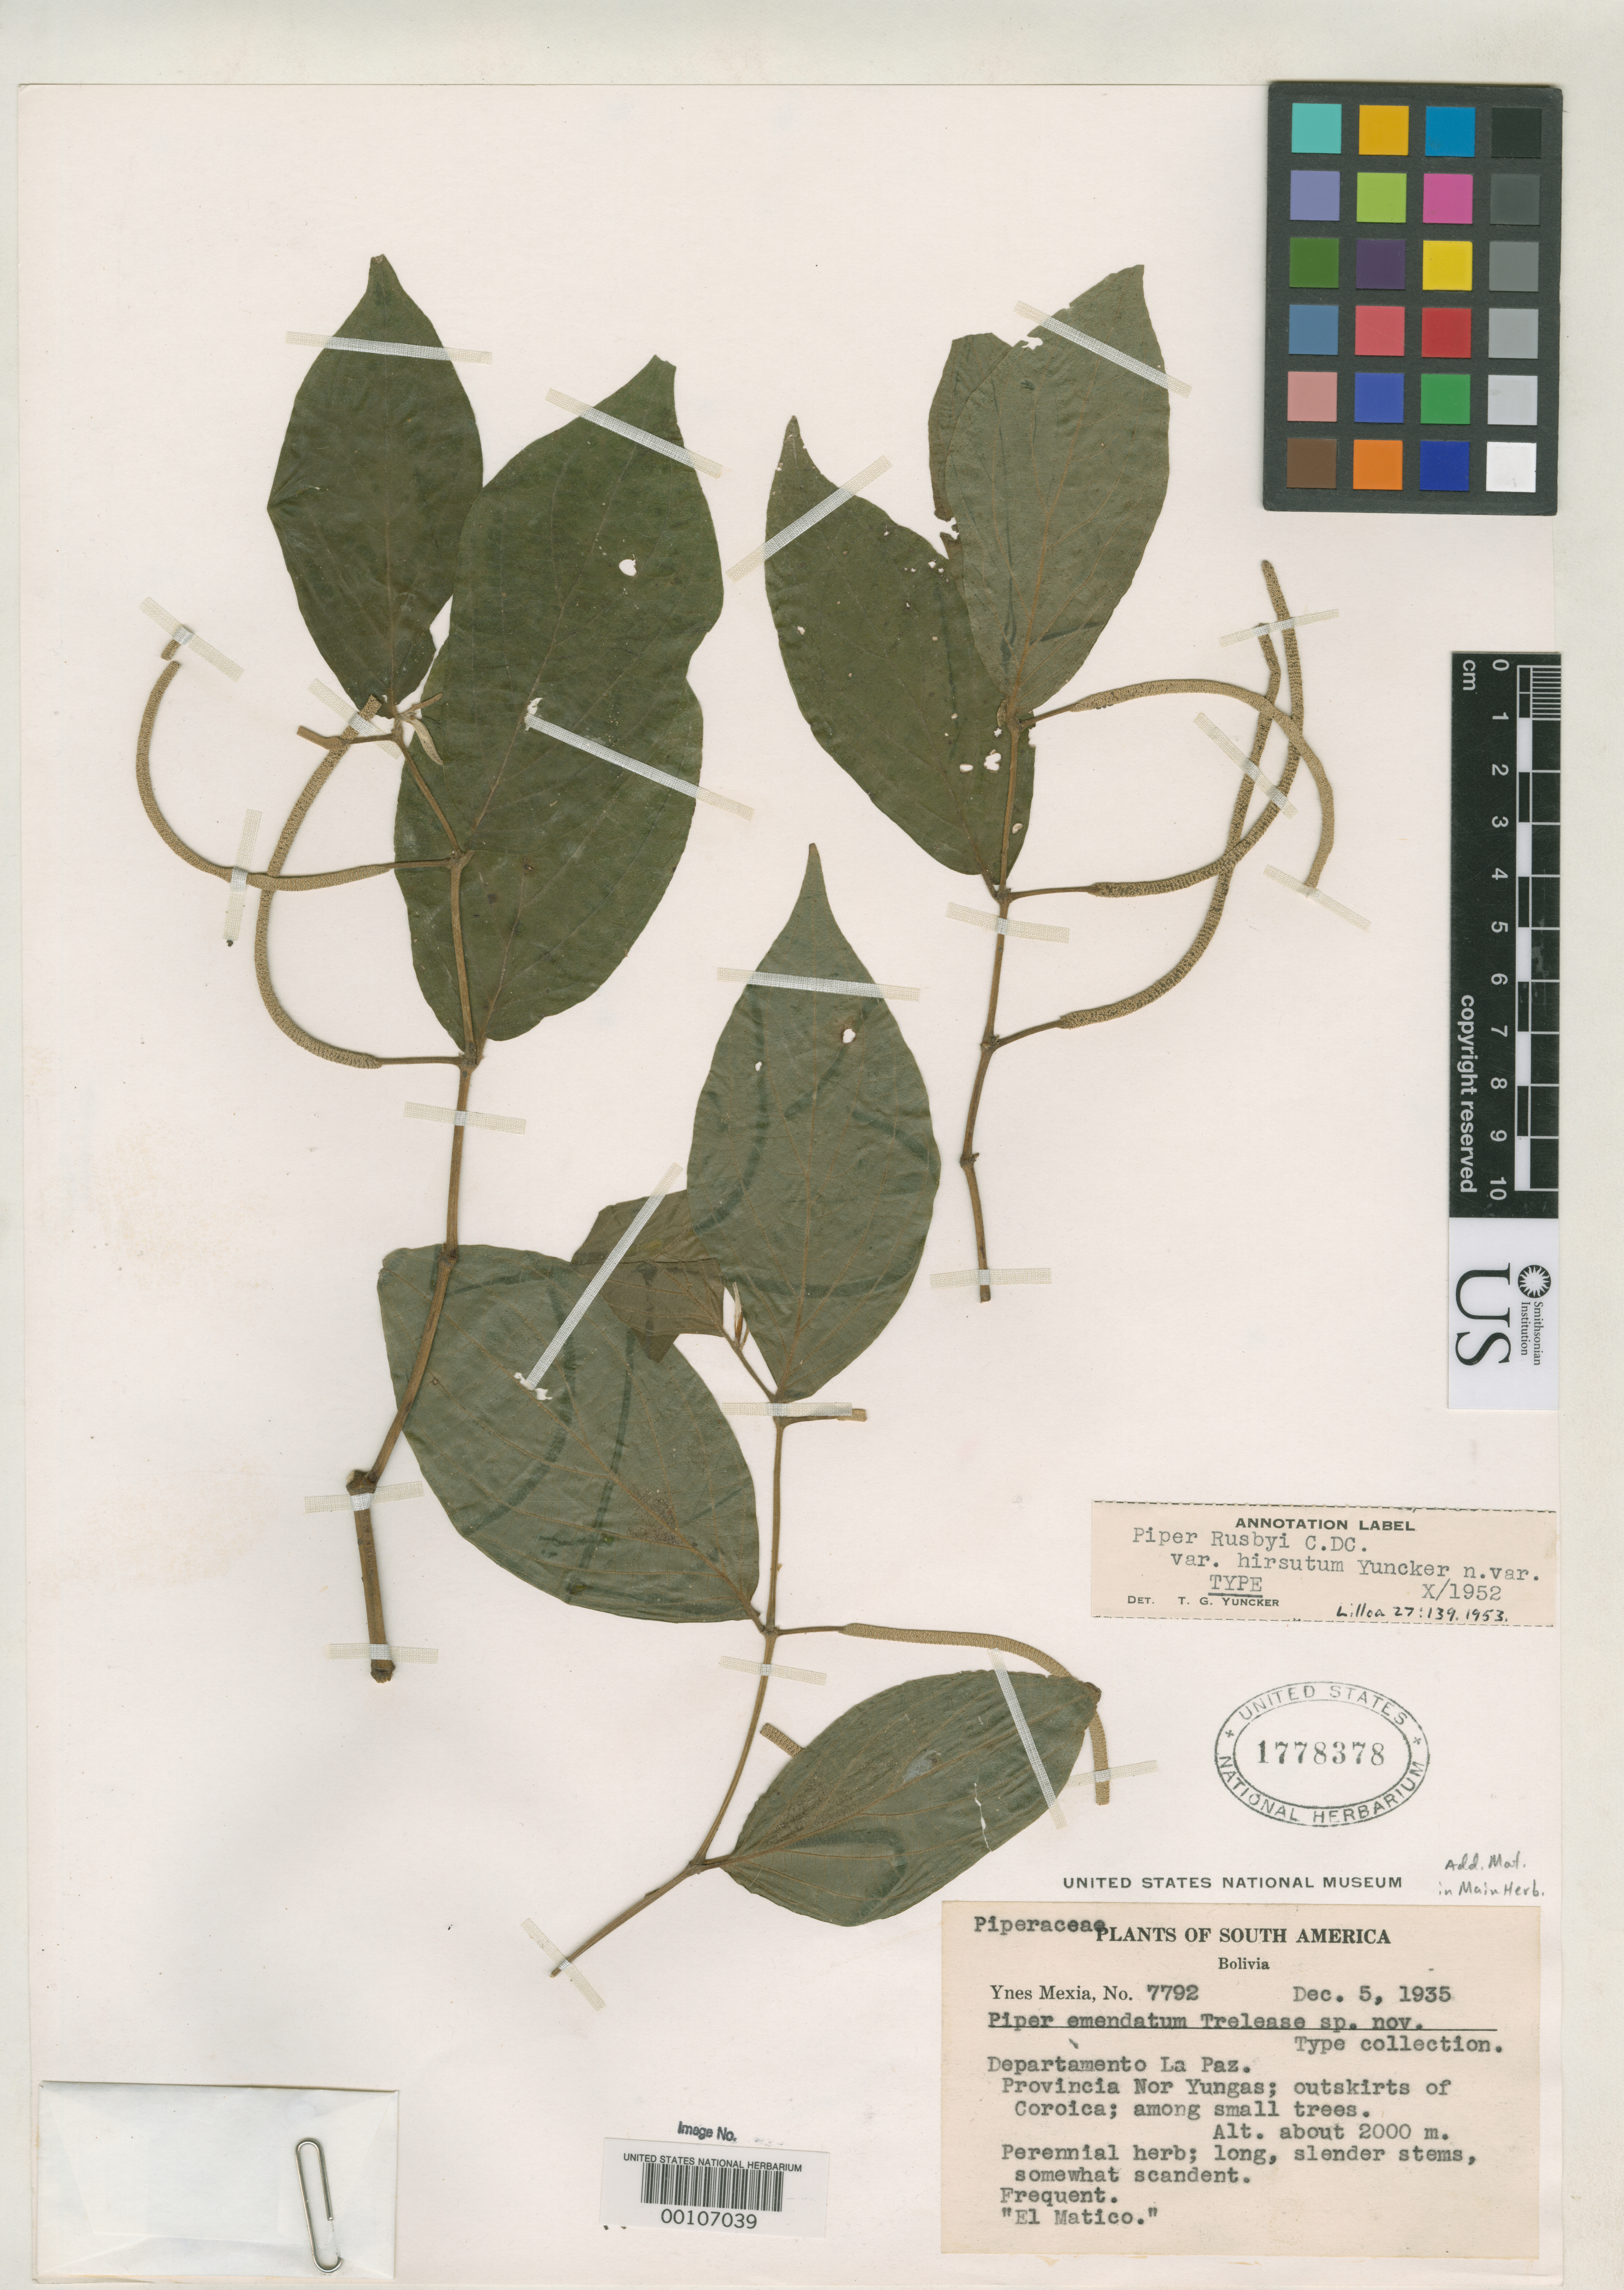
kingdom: Plantae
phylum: Tracheophyta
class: Magnoliopsida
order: Piperales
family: Piperaceae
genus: Piper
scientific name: Piper rusbyi var. hirsutum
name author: Yunck.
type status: Holotype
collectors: Y. Mexia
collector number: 7792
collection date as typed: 05 Dec 1935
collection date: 1935-12-05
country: Bolivia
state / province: La Paz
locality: Outskirts of Coroica, Provincia Nor Yungas.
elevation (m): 2000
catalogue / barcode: US 1778378